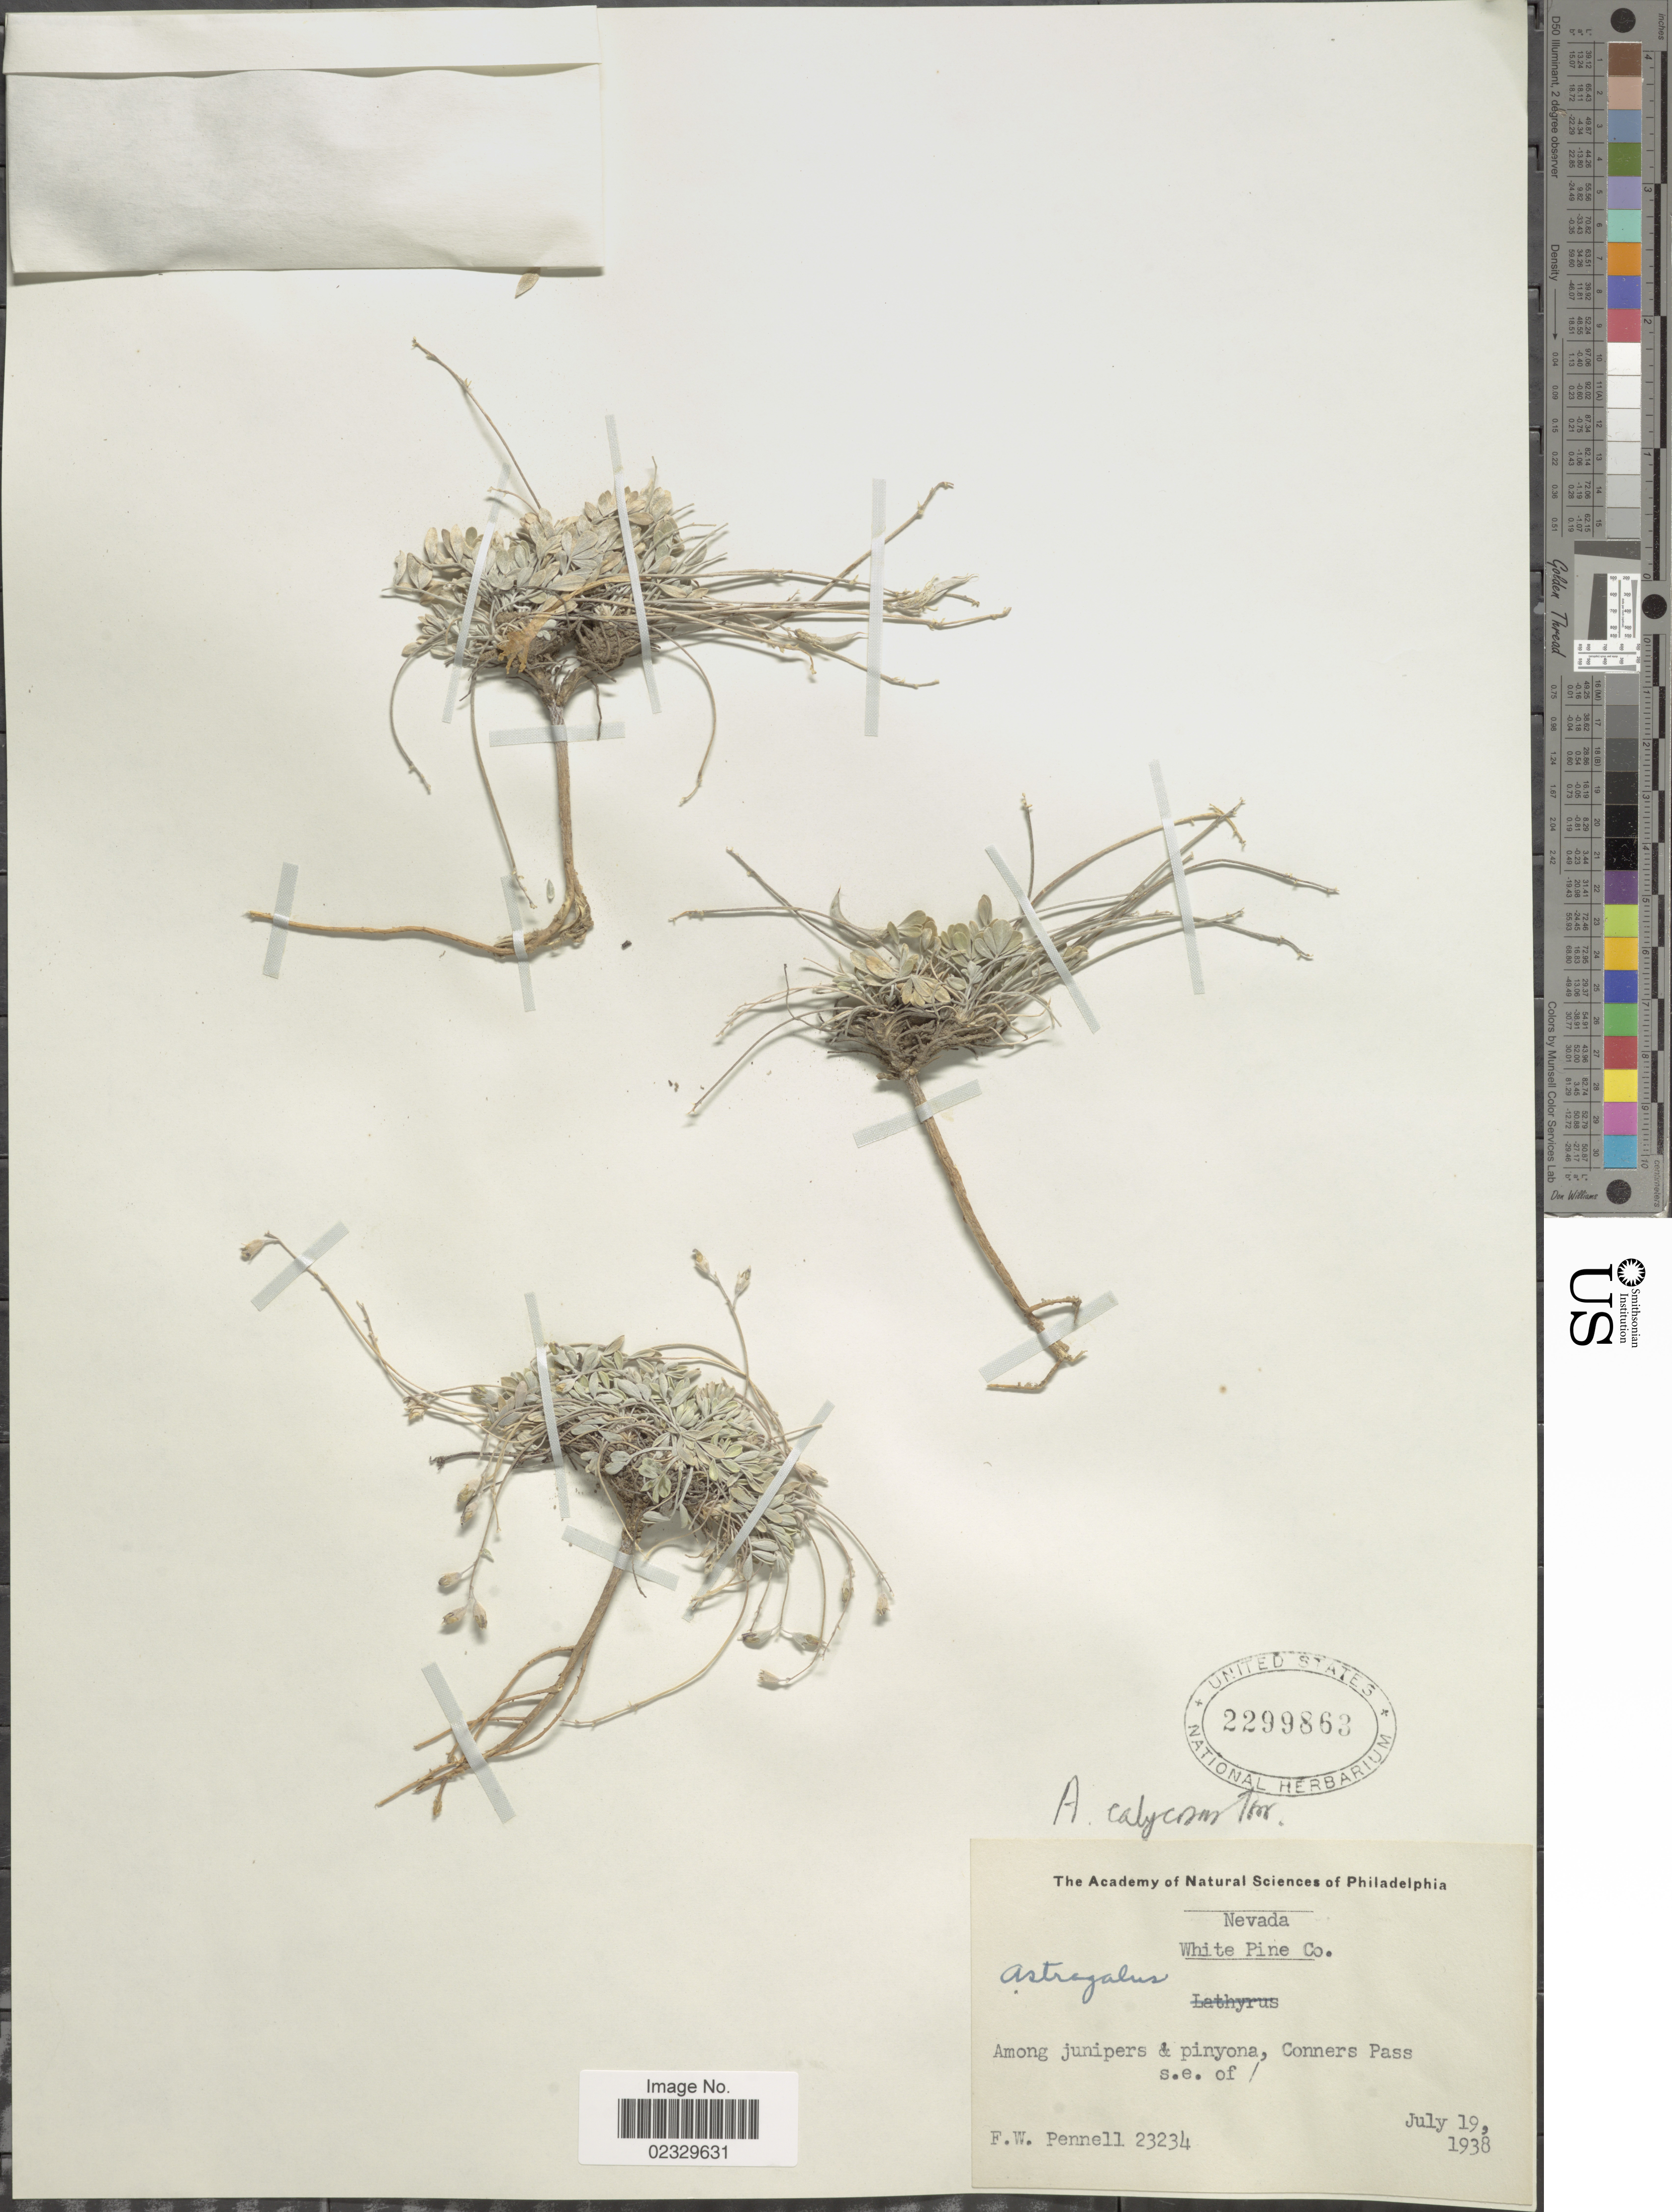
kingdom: Plantae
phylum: Tracheophyta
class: Magnoliopsida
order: Fabales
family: Fabaceae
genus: Astragalus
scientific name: Astragalus calycosus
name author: Torr. ex S. Watson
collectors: F. W. Pennell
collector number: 23234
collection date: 1938-07-19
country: United States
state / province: Nevada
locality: White Pine Co. Conners Pass, s. e. of/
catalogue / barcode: US 2299863